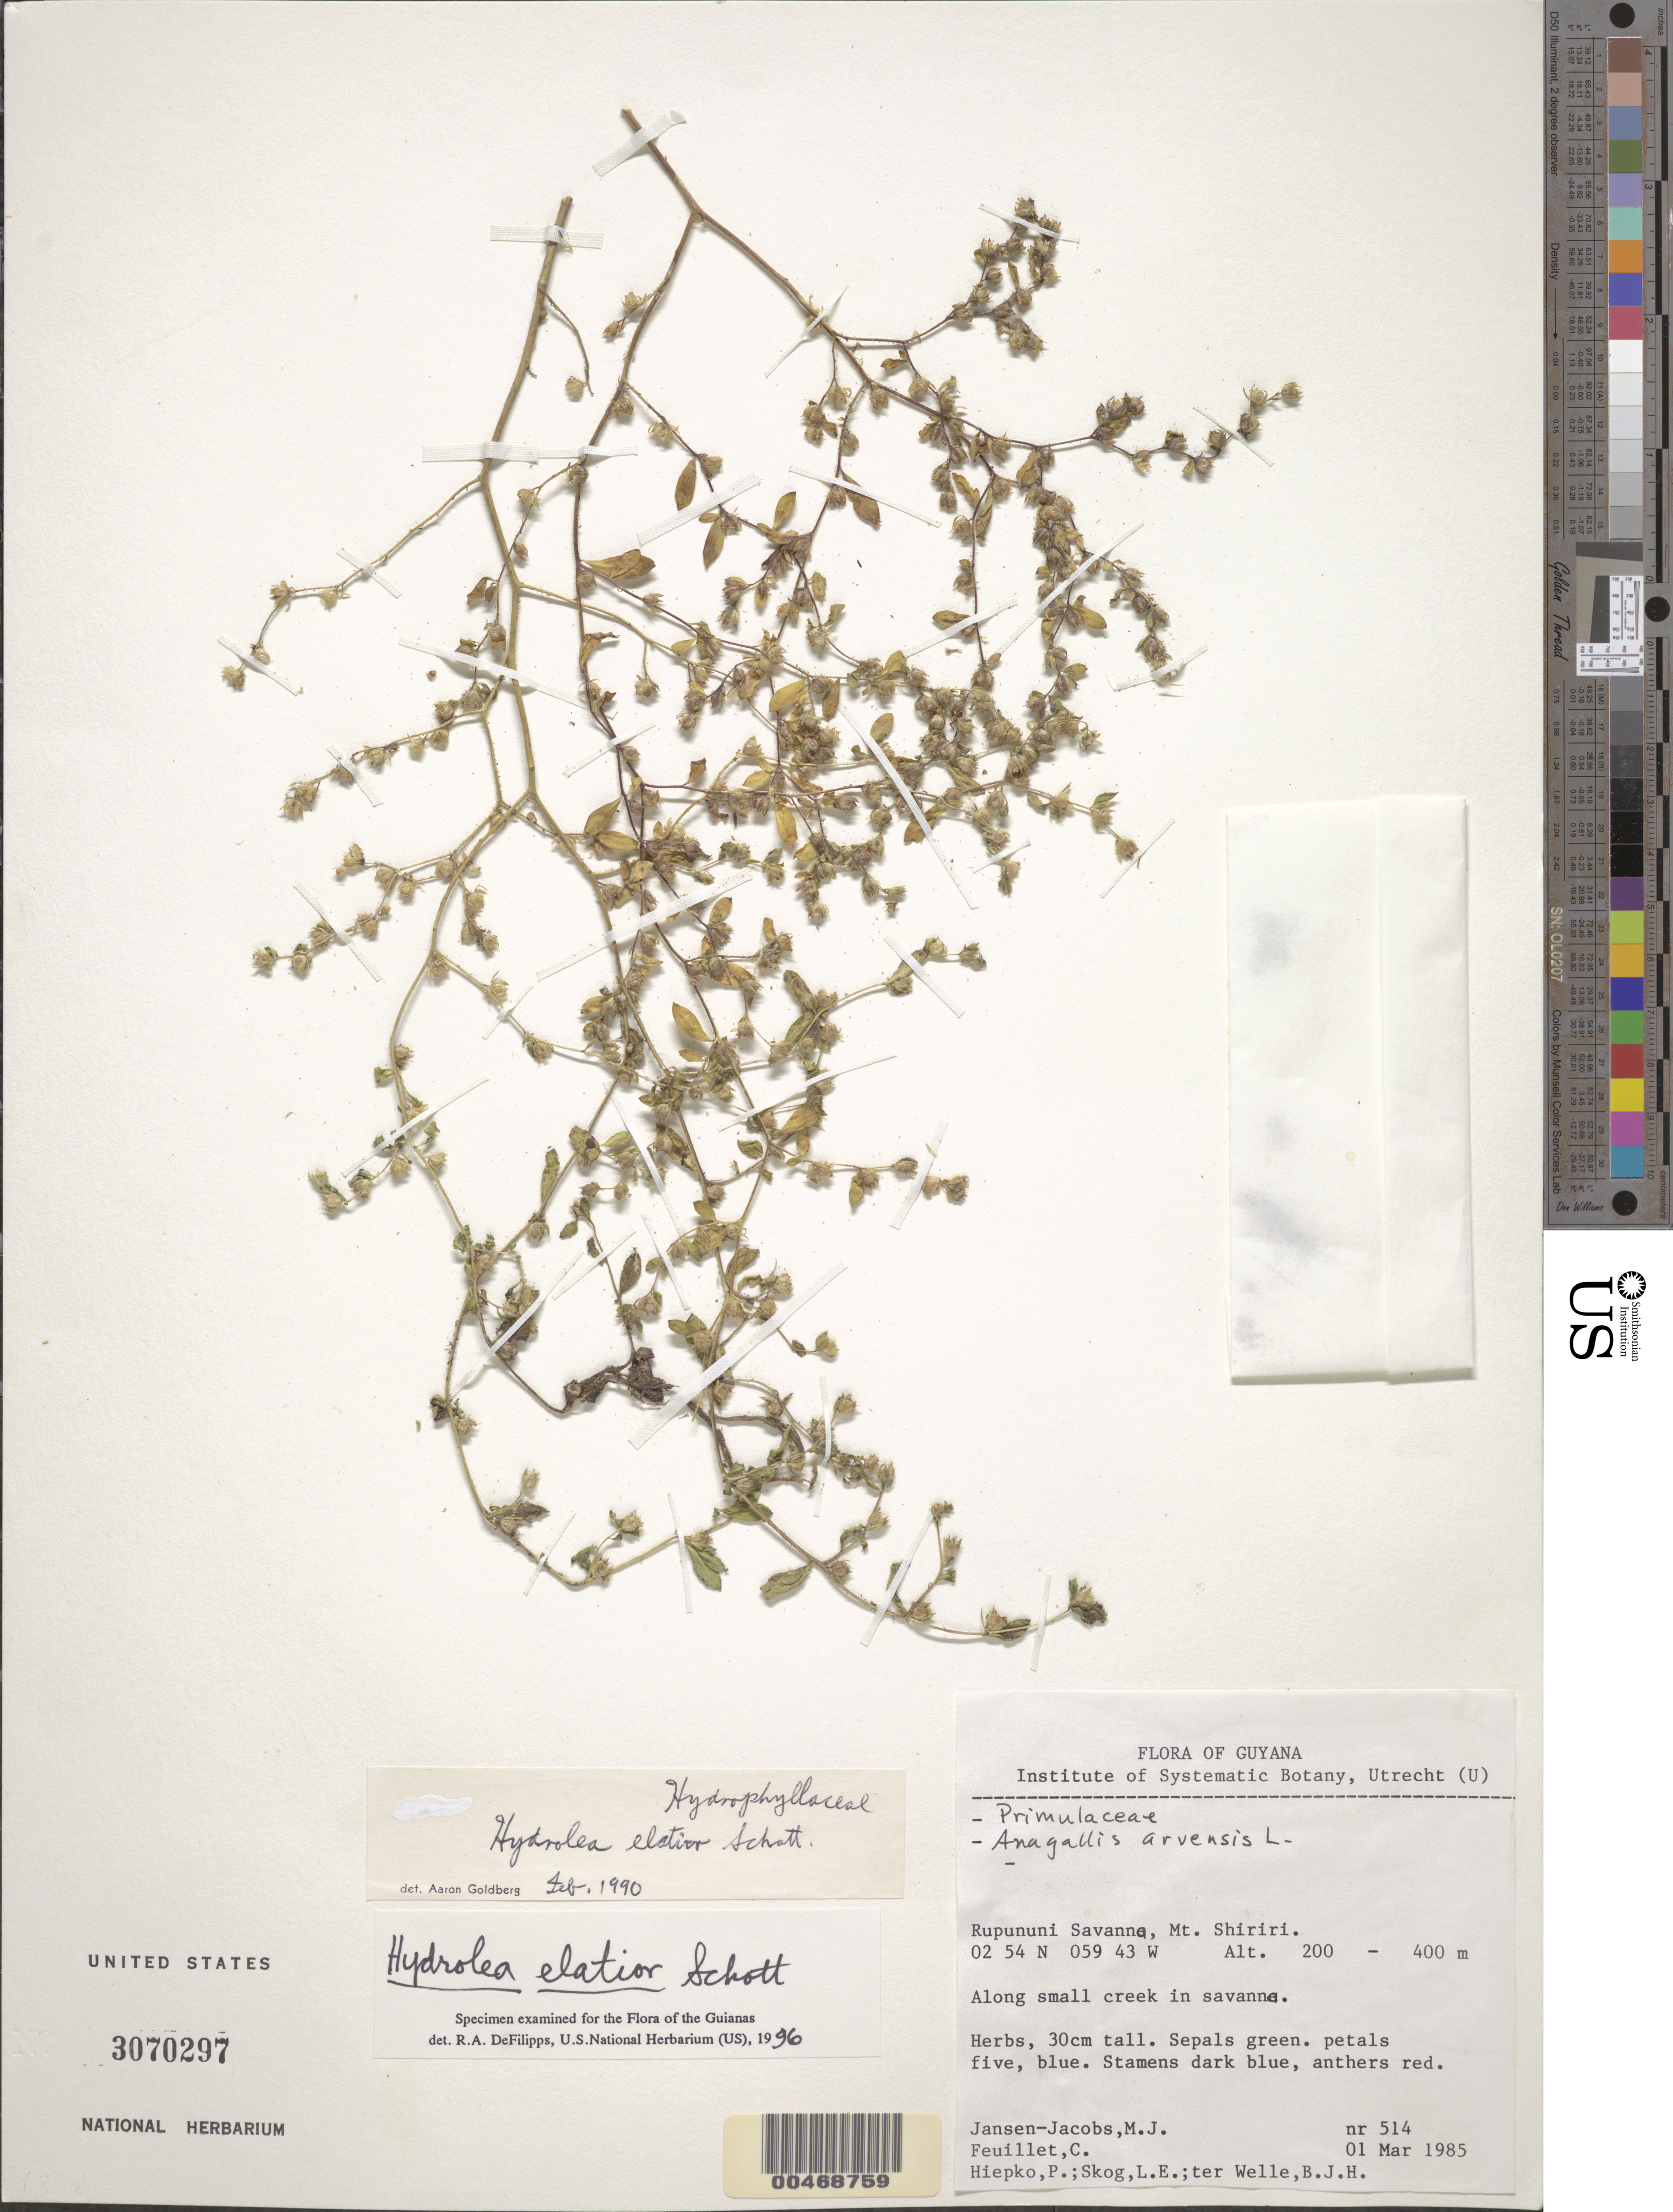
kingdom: Plantae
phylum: Tracheophyta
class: Magnoliopsida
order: Solanales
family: Hydroleaceae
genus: Hydrolea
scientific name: Hydrolea elatior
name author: Schott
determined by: DeFilipps, R. A.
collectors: M. J. Jansen-Jacobs, C. Feuillet, P. H. Hiepko, L. E. Skog & B. Welle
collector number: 514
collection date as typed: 1-Mar-85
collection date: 1985-03-01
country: Guyana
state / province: U. Takutu-U. Essequibo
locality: Rupununi Savanna, Mt. Shiriri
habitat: Along small creek in savanna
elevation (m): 200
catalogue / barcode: US 3070297